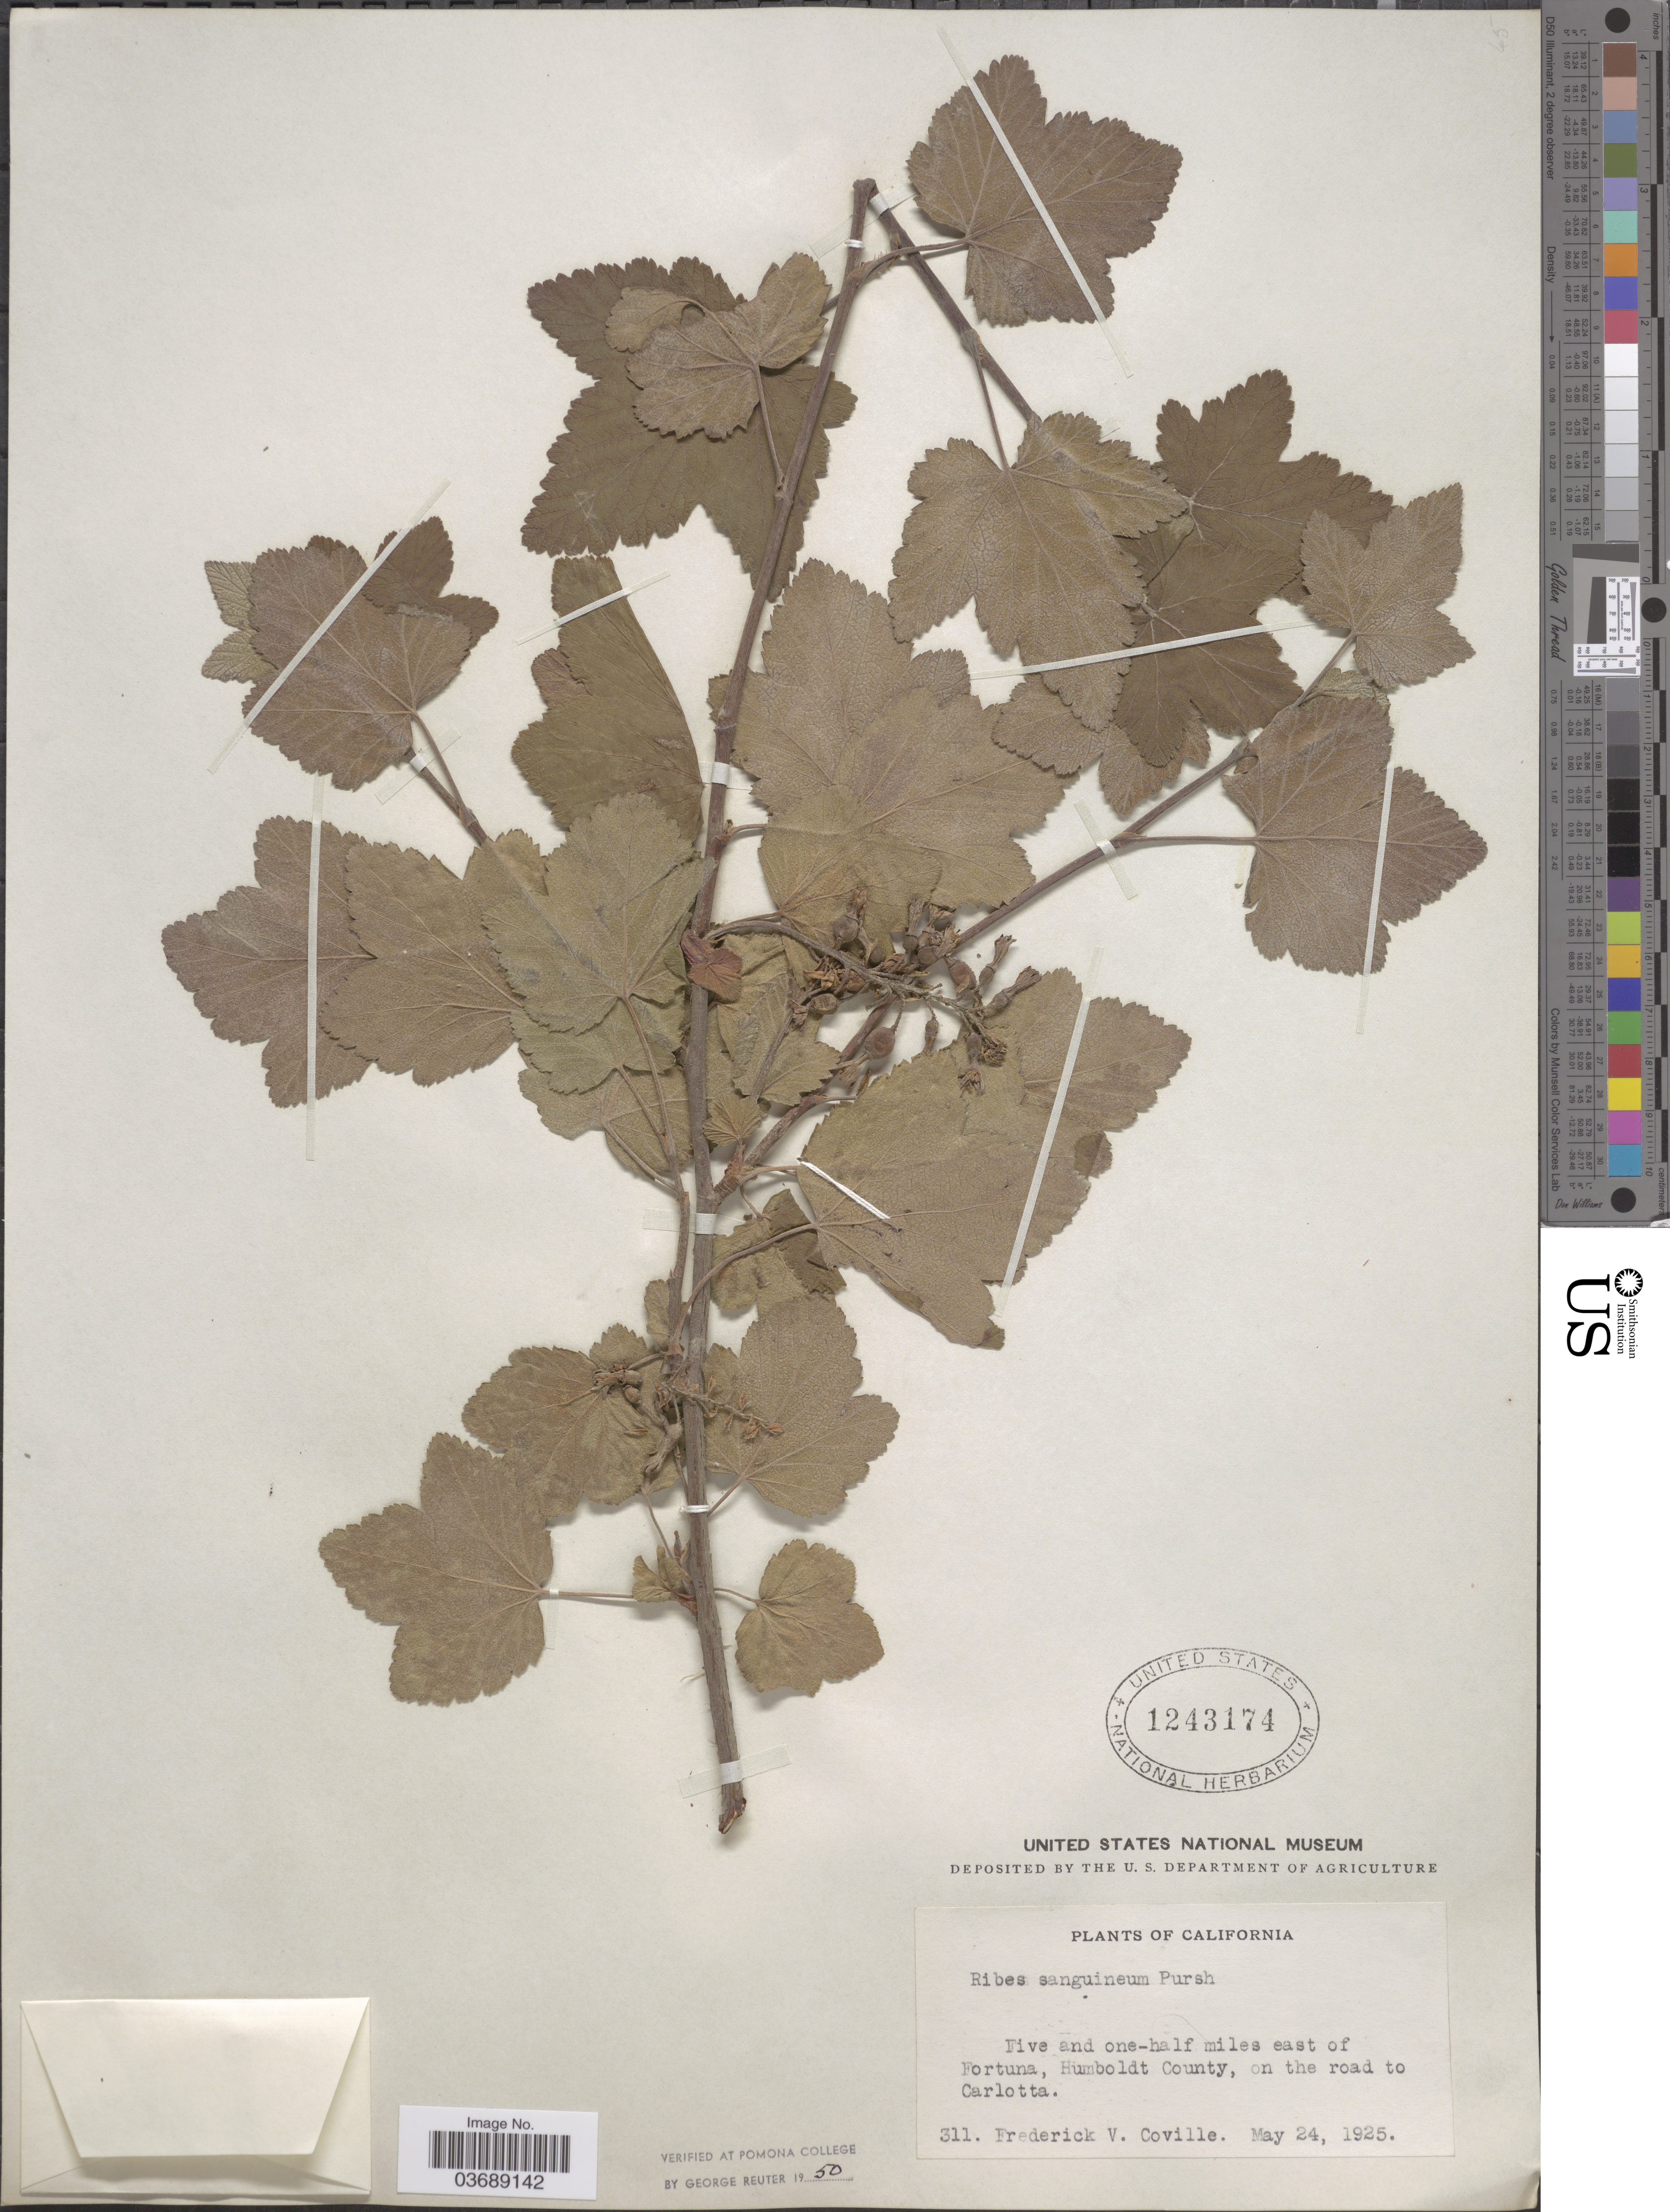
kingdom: Plantae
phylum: Tracheophyta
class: Magnoliopsida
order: Saxifragales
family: Grossulariaceae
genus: Ribes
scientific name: Ribes sanguineum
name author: Pursh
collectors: F. V. Coville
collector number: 311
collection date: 1925-05-24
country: United States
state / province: California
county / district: Humboldt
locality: Five and one-half miles east of Fortuna, Humboldt County, on the road to Carlotta.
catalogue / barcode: US 1243174